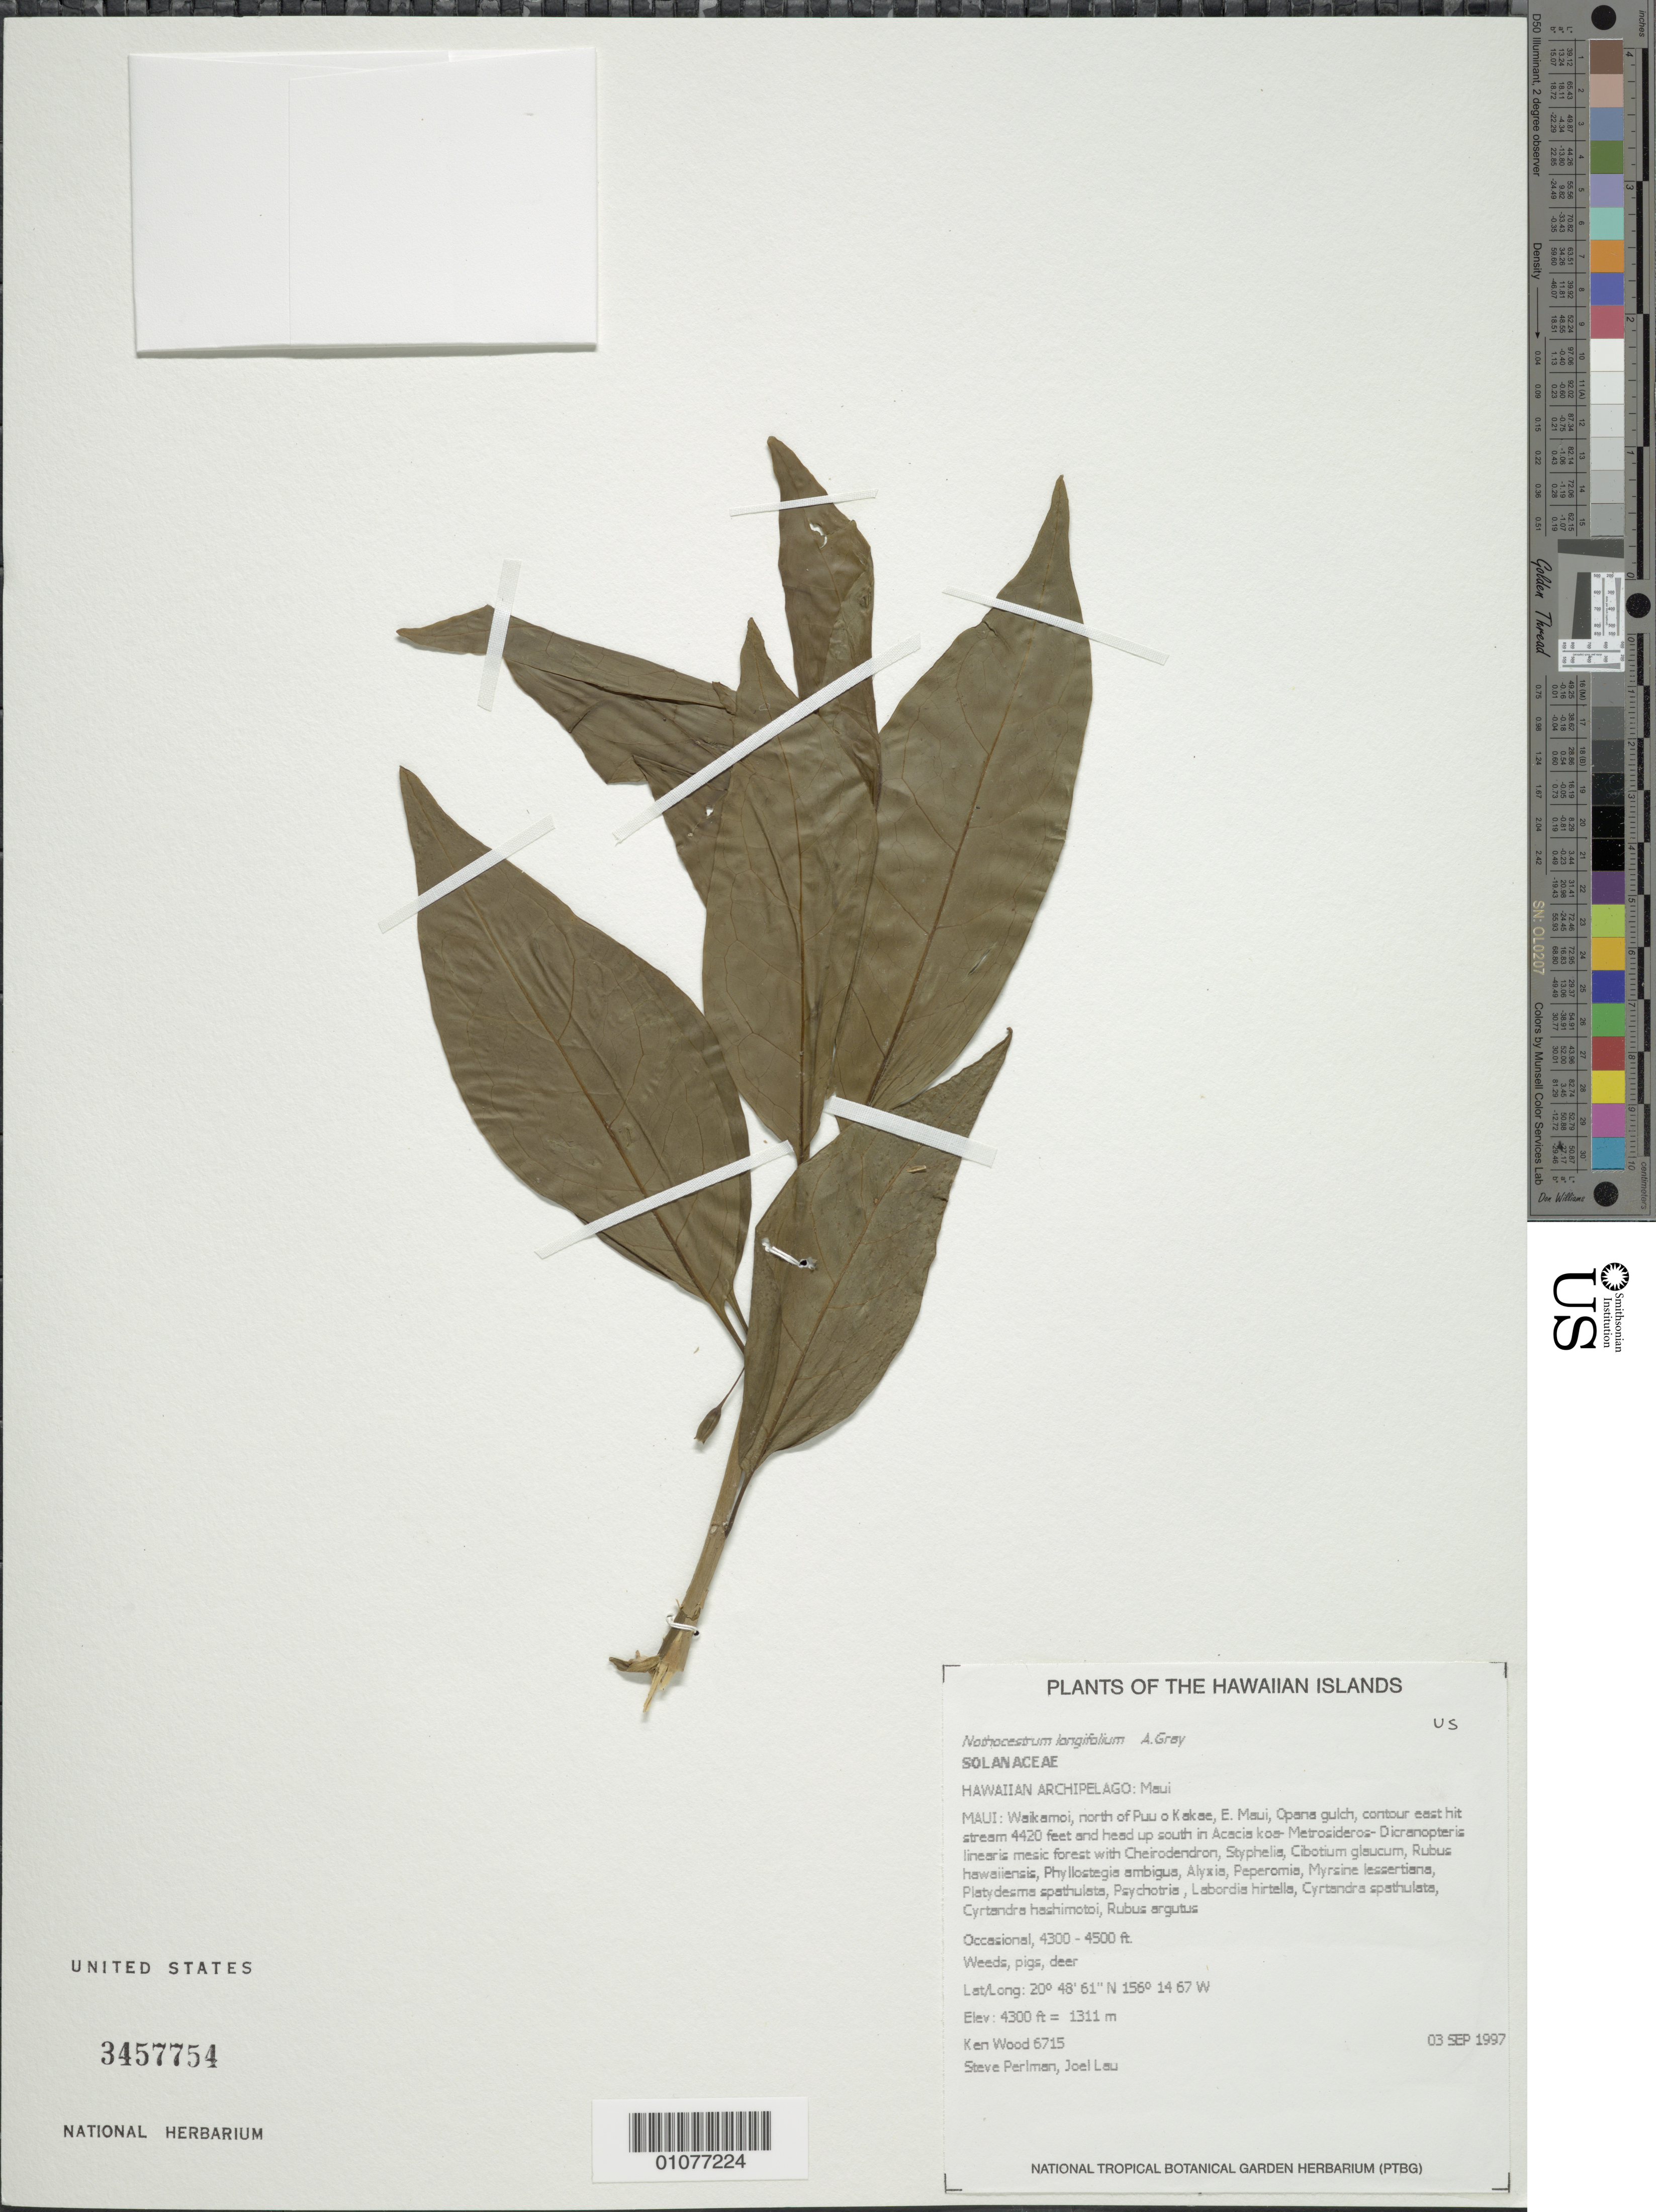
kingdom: Plantae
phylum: Tracheophyta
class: Magnoliopsida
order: Solanales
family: Solanaceae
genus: Nothocestrum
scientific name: Nothocestrum longifolium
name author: A. Gray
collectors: K. R. Wood, S. P. Perlman & J. Lau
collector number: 6715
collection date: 1997-09-03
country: United States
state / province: Hawaii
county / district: Maui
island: Maui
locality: Waikamoi, N of Puu o Kakae, E Maui, Opana gulch, contour E hit stream 4420 ft. and head up S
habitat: mesic forest; weeds, pigs, deer; occasional 4300-4500 fr.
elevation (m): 1311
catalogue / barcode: US 3457754